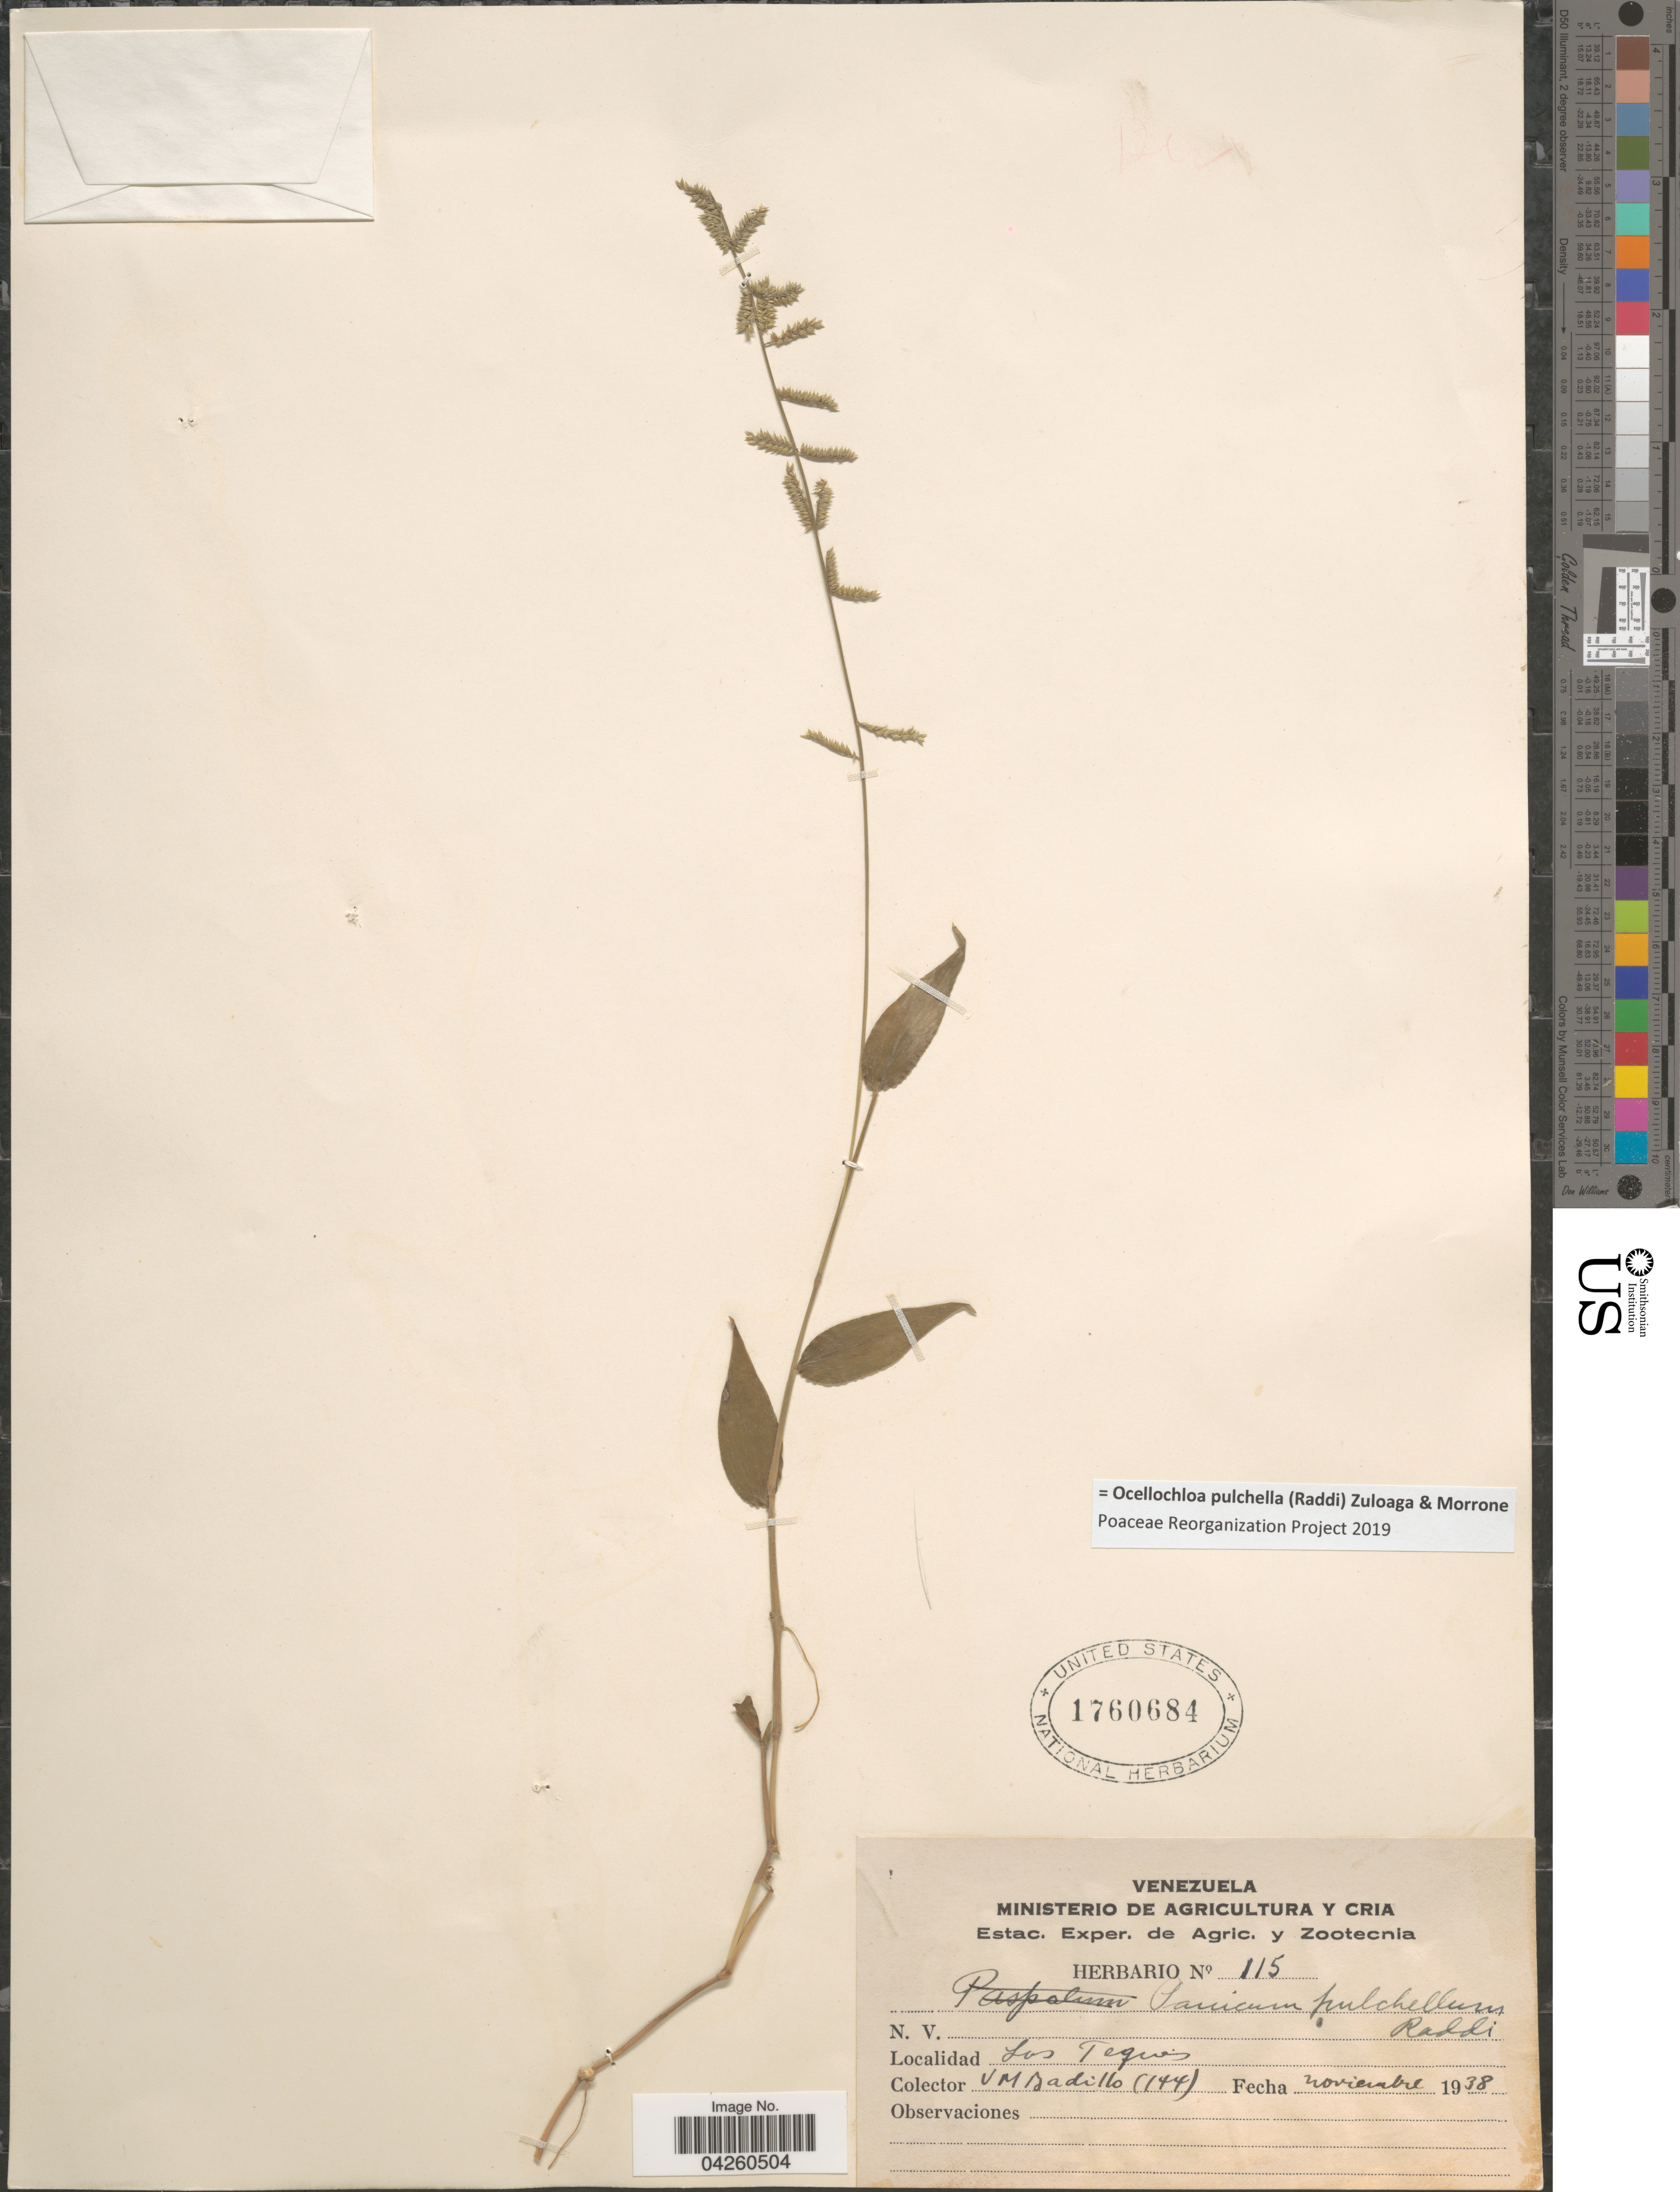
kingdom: Plantae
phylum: Tracheophyta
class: Liliopsida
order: Poales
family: Poaceae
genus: Ocellochloa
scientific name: Ocellochloa pulchella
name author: (Raddi) Zuloaga & Morrone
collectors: V. Badillo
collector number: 144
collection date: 1938-11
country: Venezuela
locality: Los Teques.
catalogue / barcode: US 1760684